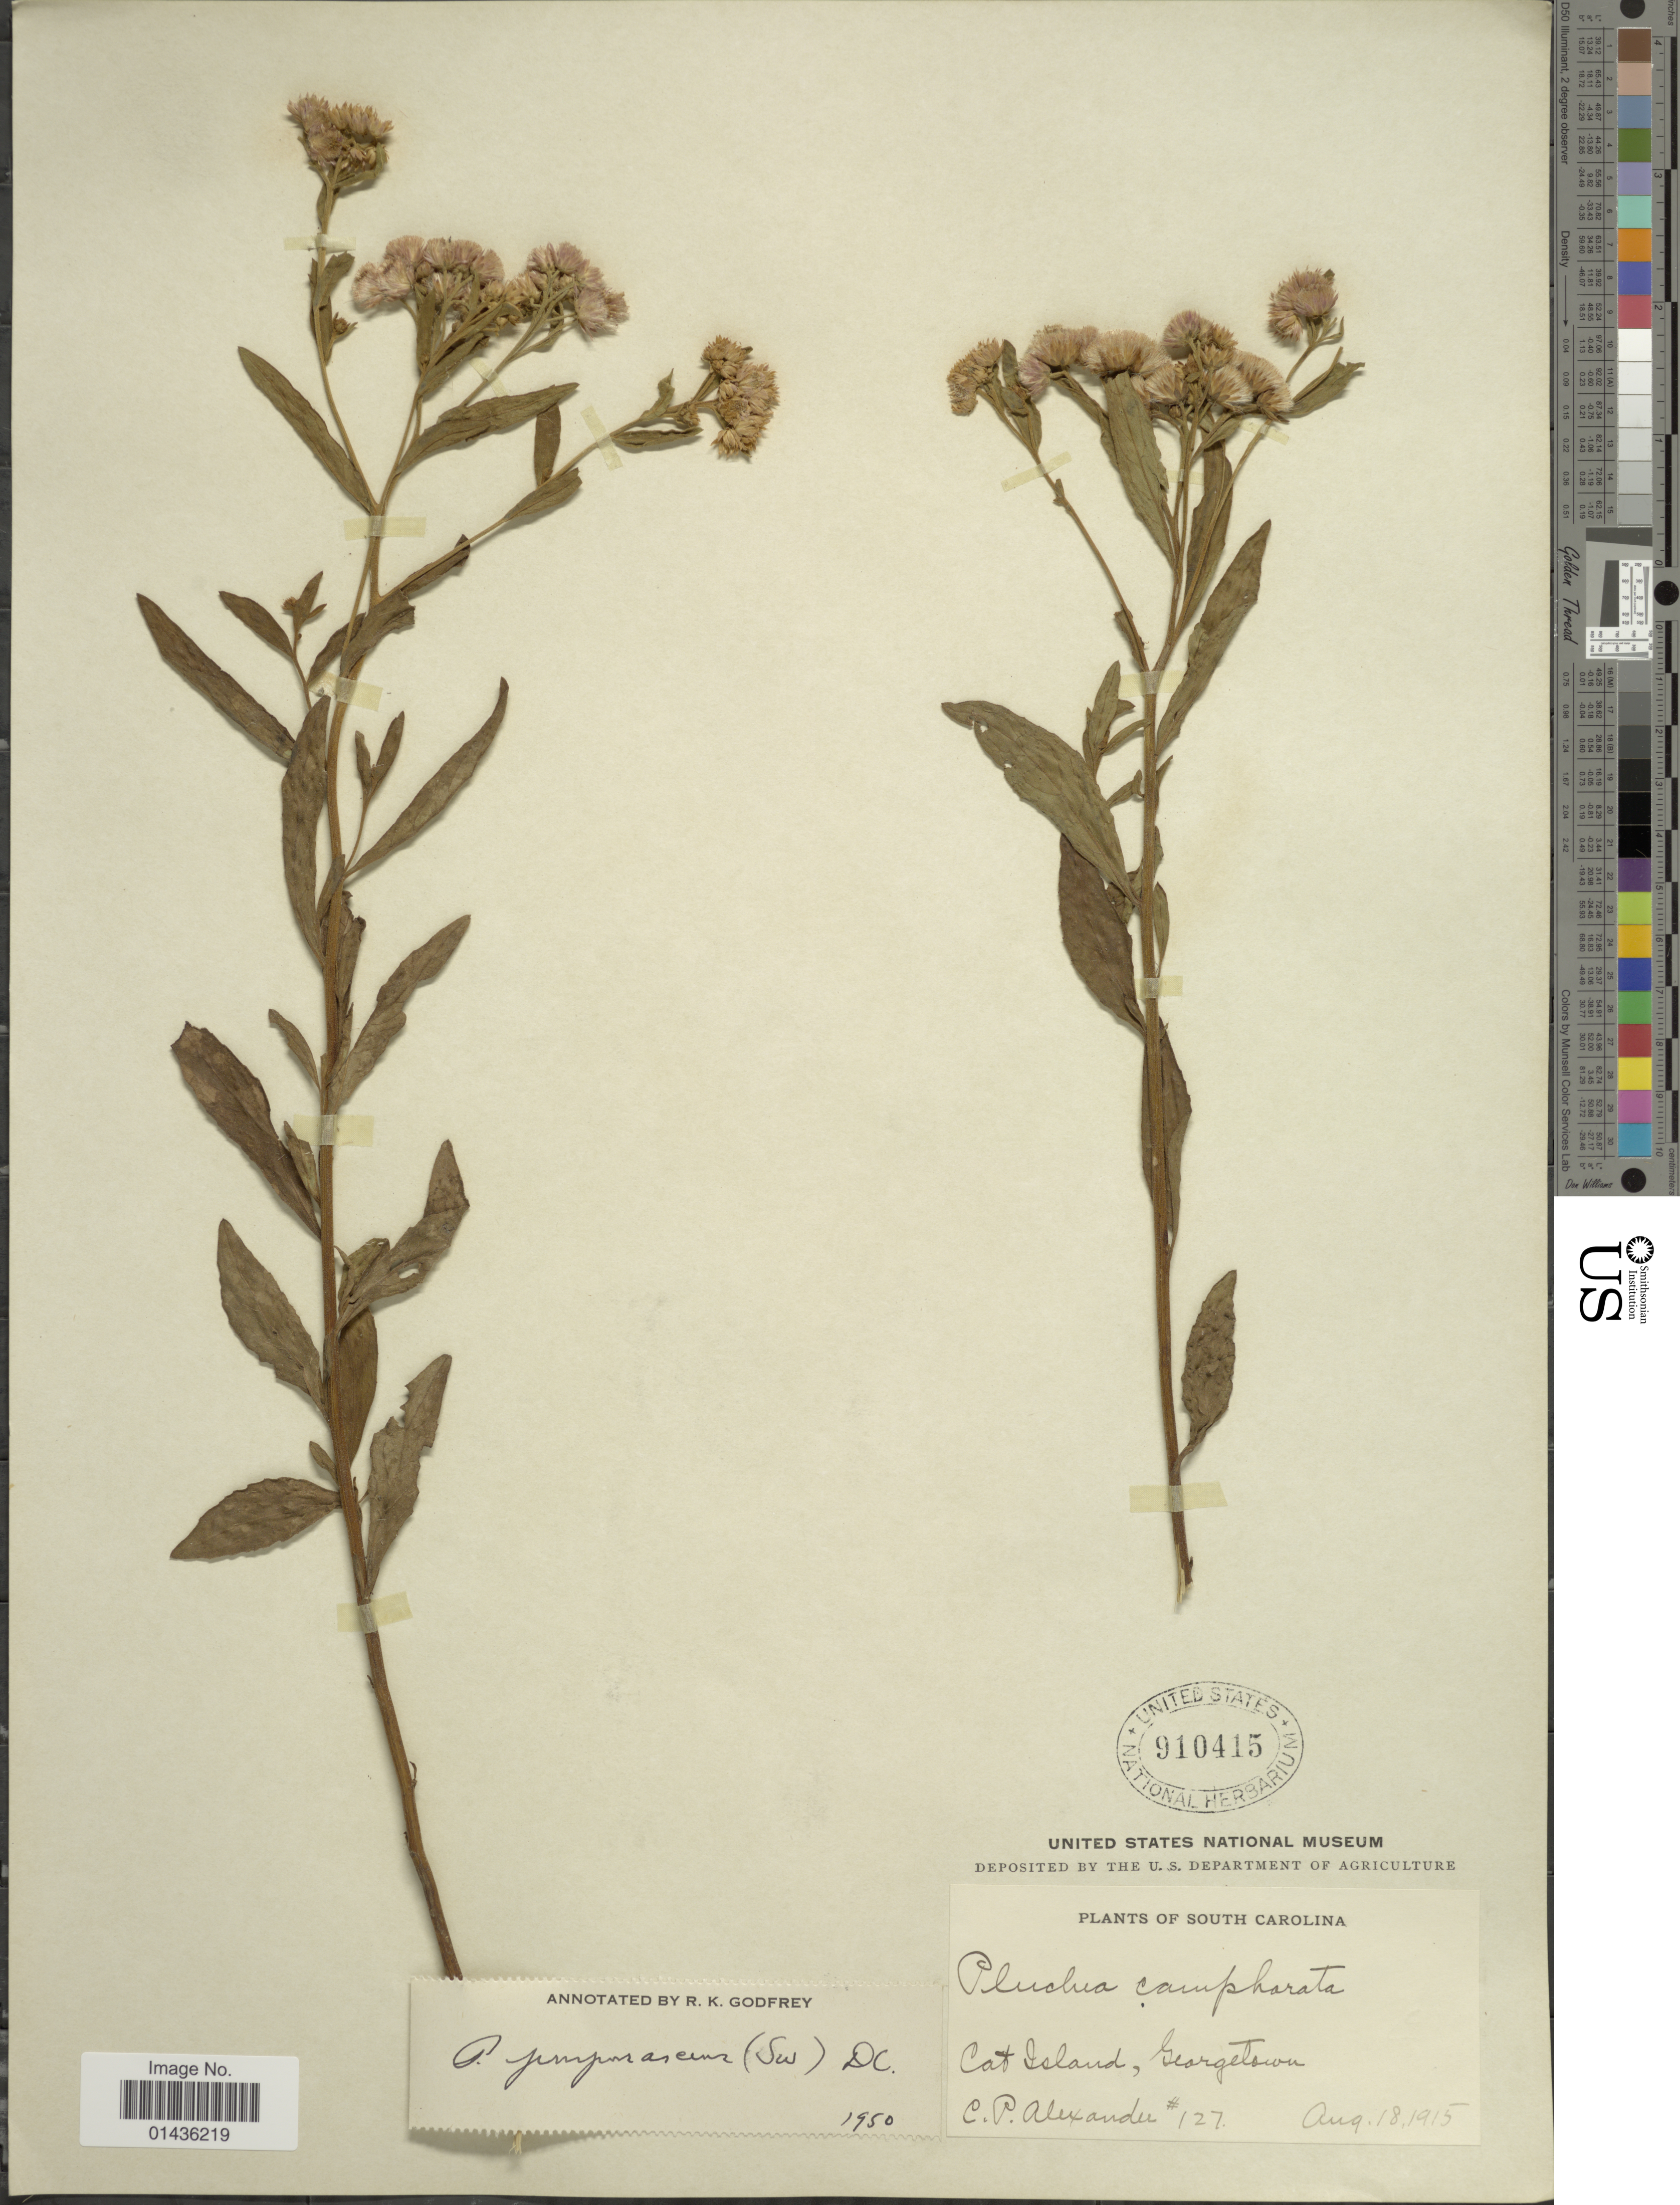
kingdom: Plantae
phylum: Tracheophyta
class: Magnoliopsida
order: Asterales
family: Asteraceae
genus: Pluchea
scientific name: Pluchea odorata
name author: (L.) Cass.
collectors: C. P. Alexander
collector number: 127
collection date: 1915-08-18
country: United States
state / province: South Carolina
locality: Cat Island, Georgetown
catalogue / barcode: US 910415